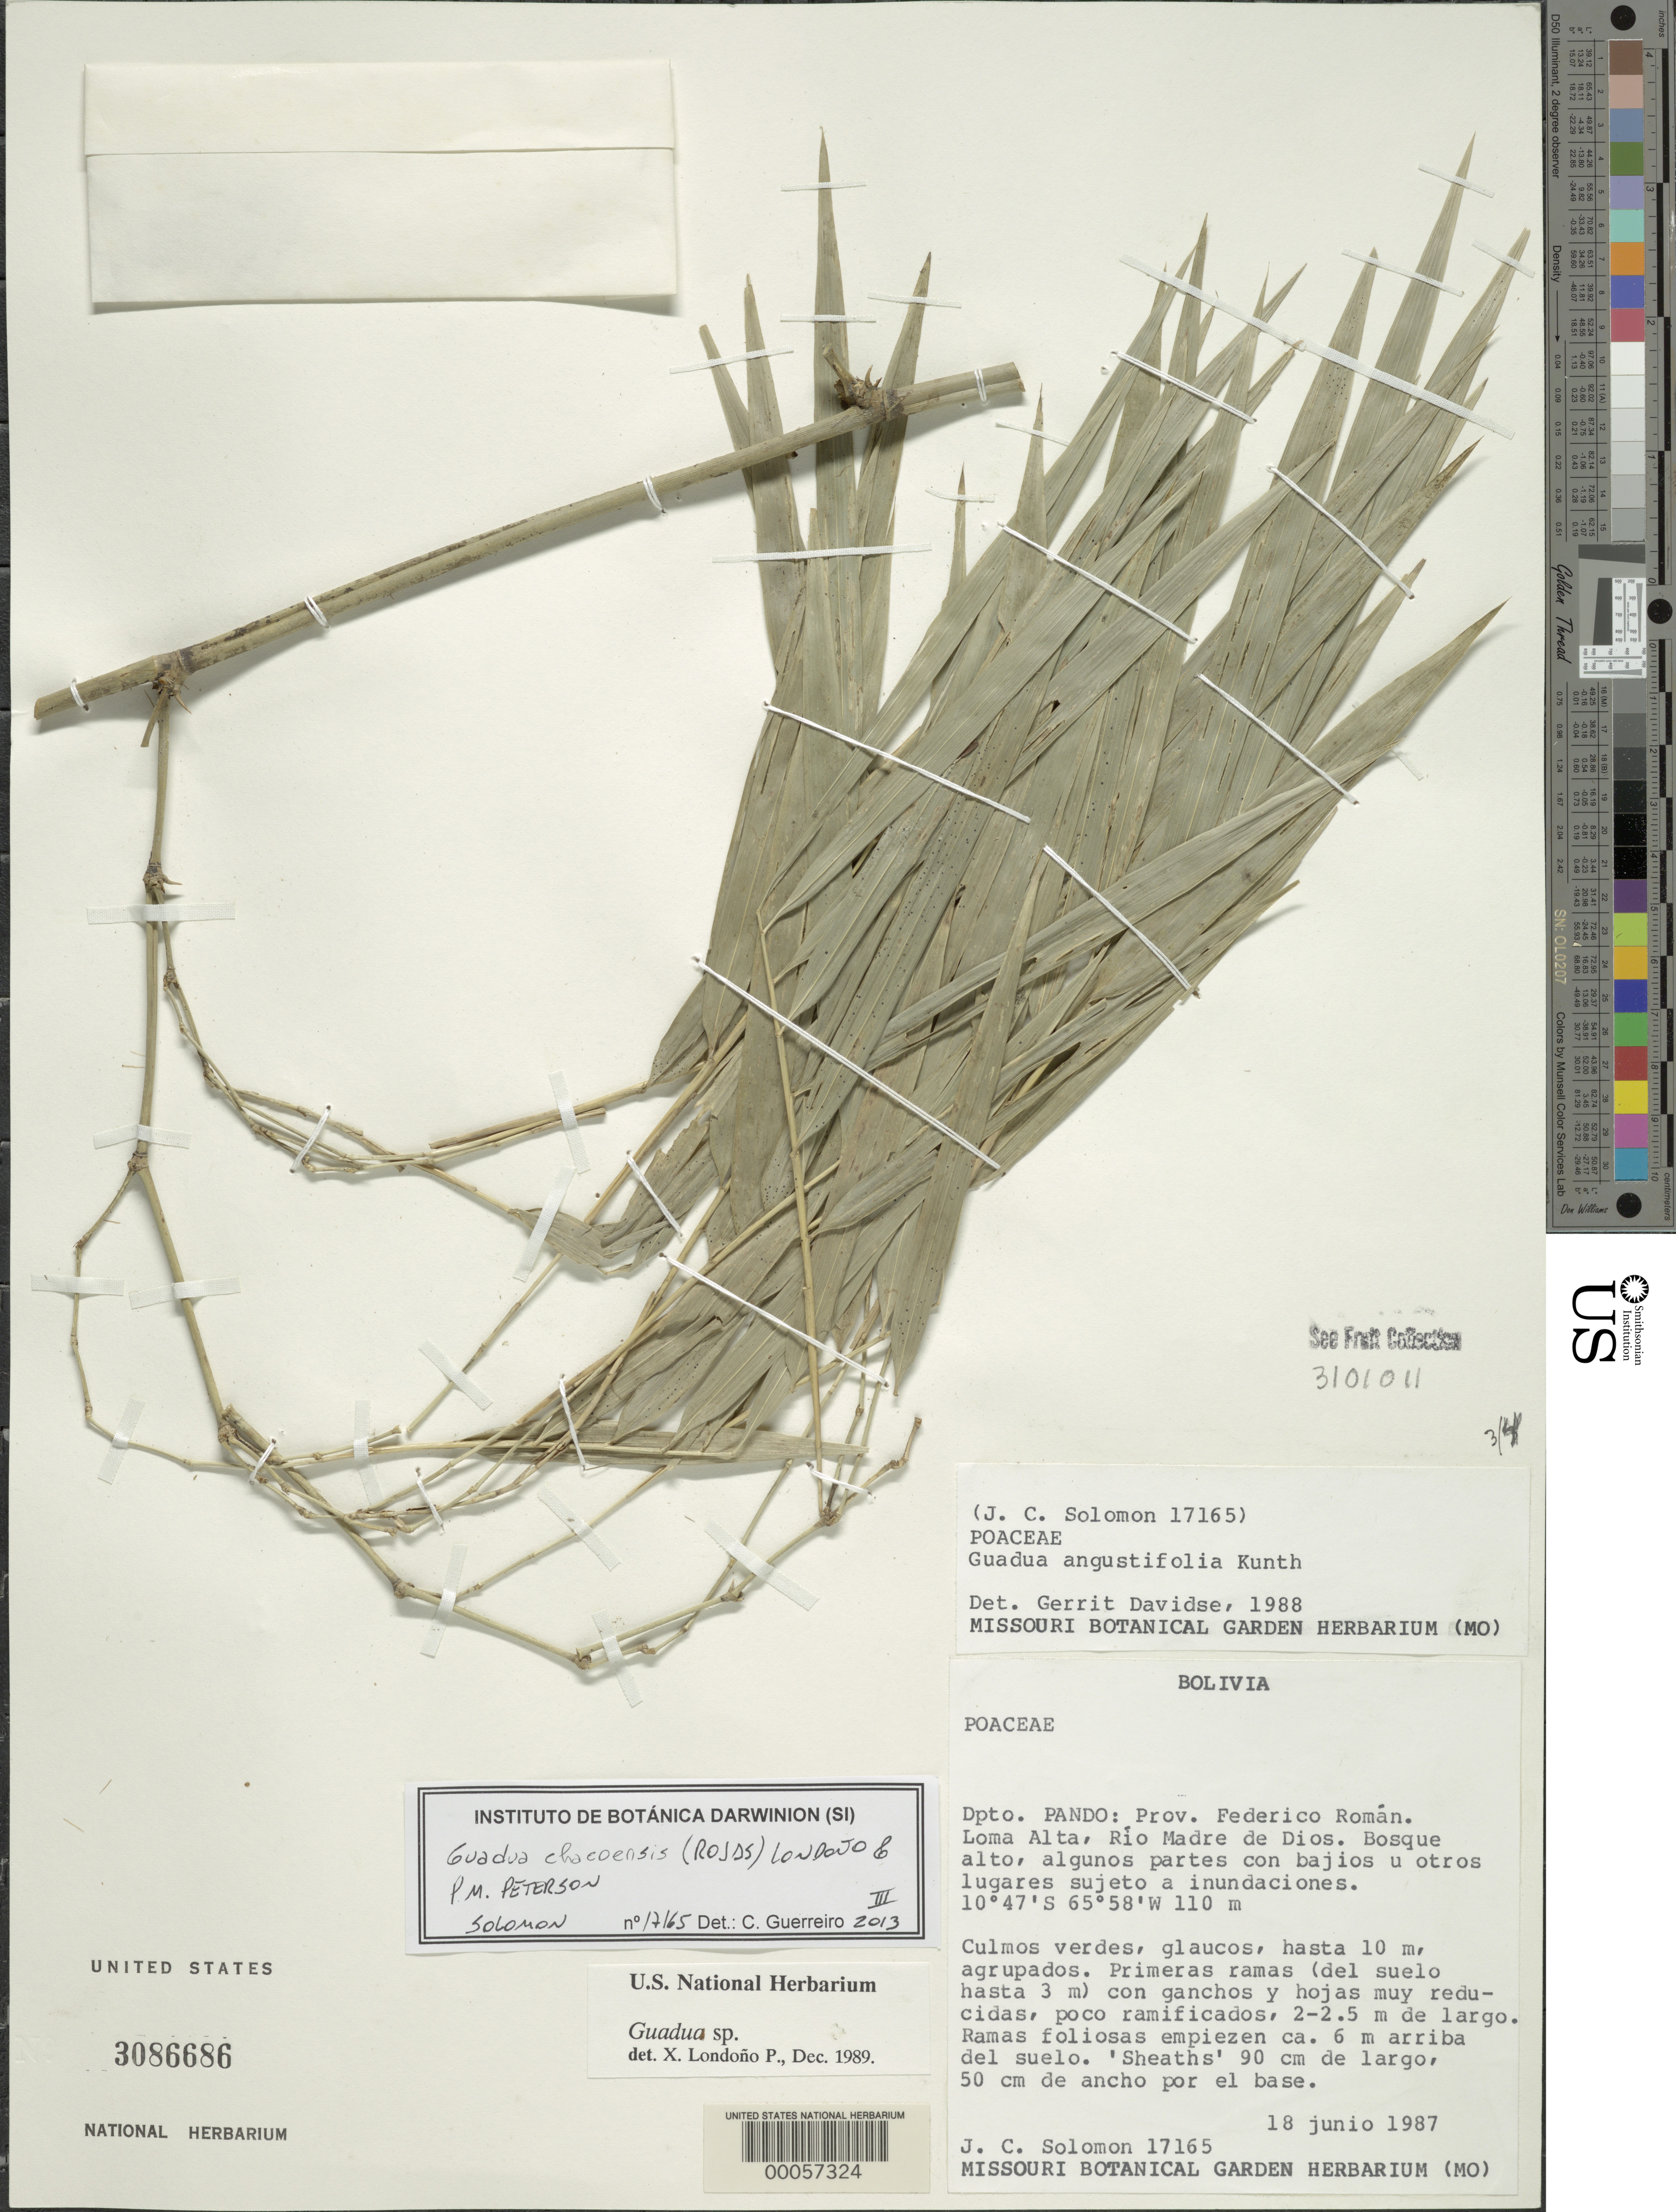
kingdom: Plantae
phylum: Tracheophyta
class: Liliopsida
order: Poales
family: Poaceae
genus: Guadua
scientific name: Guadua chacoensis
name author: (Rojas) Londoño & P.M. Peterson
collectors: J. C. Solomon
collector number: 17165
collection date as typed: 18 Jun 1987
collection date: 1987-06-18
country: Bolivia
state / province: Pando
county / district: General Federico Román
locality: Loma Alta, Rio Madre de Dios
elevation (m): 110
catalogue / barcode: US 3086686